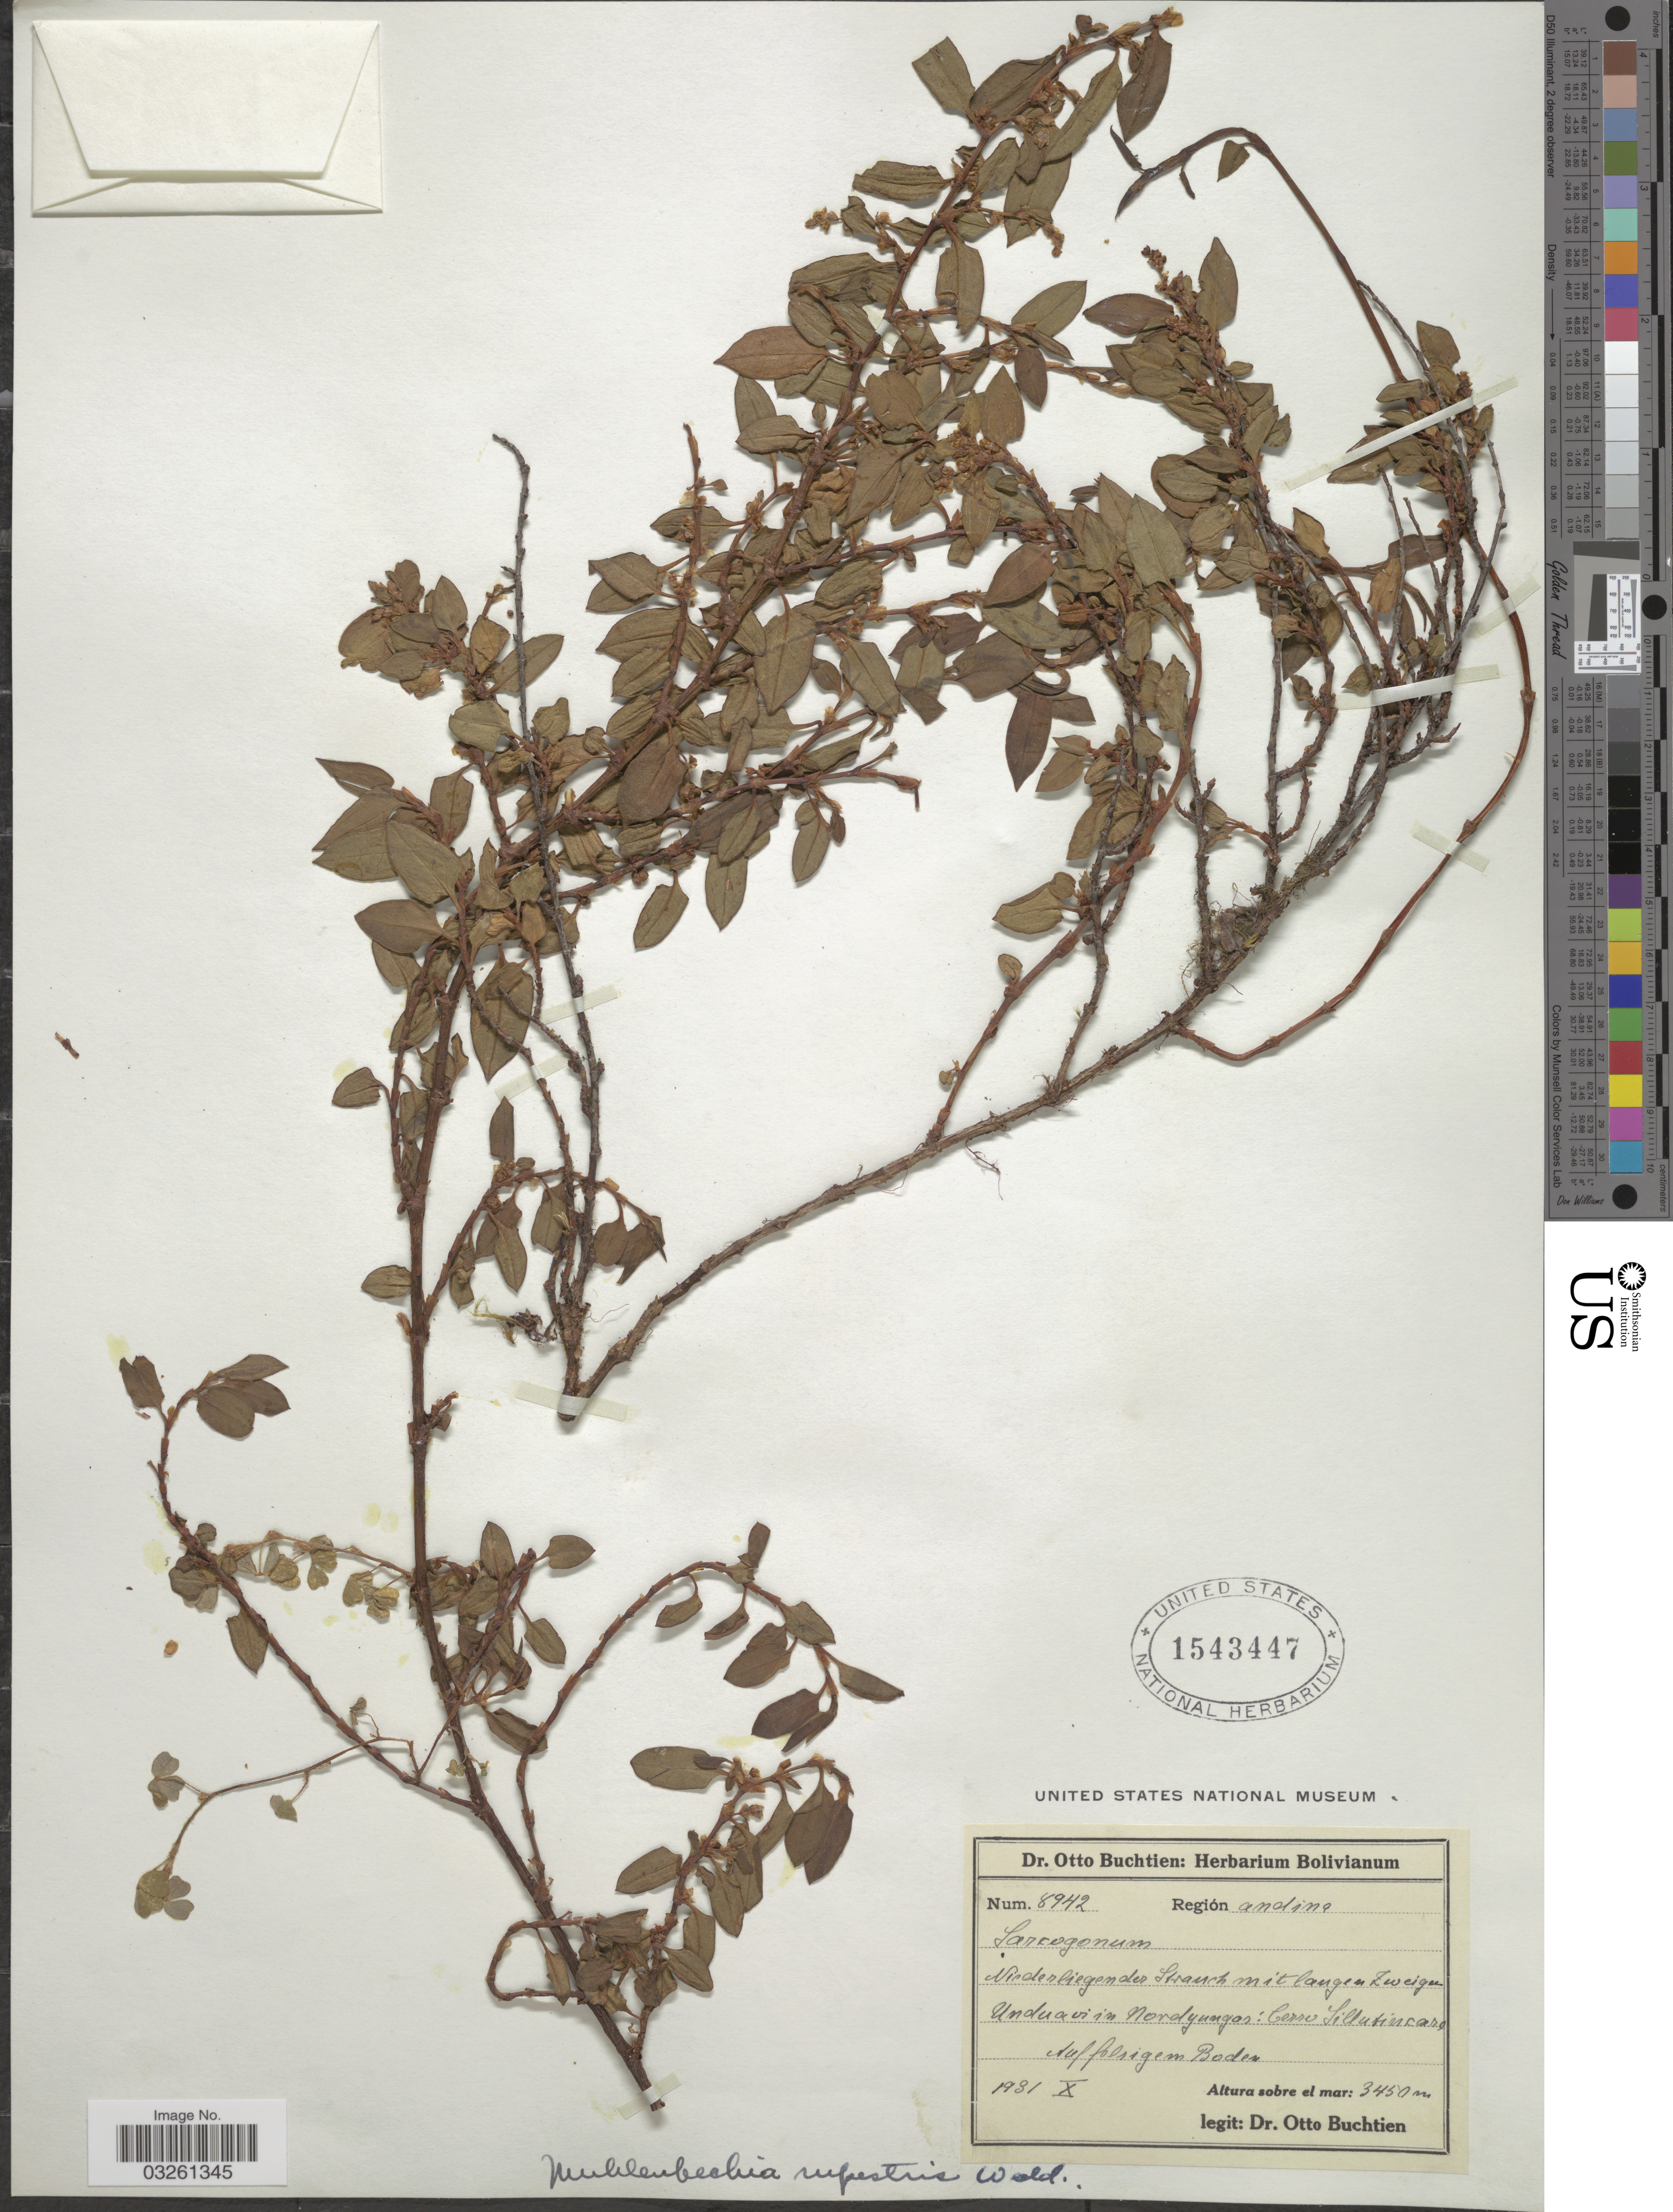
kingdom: Plantae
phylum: Tracheophyta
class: Magnoliopsida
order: Caryophyllales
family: Polygonaceae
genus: Muehlenbeckia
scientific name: Muehlenbeckia fruticulosa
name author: (Walp.) Standl.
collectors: O. Buchtien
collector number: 8942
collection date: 1931-10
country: Bolivia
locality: Región andina. Unduavi in Nordyungas: Cerro Sillutincara.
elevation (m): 3450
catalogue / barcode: US 1543447